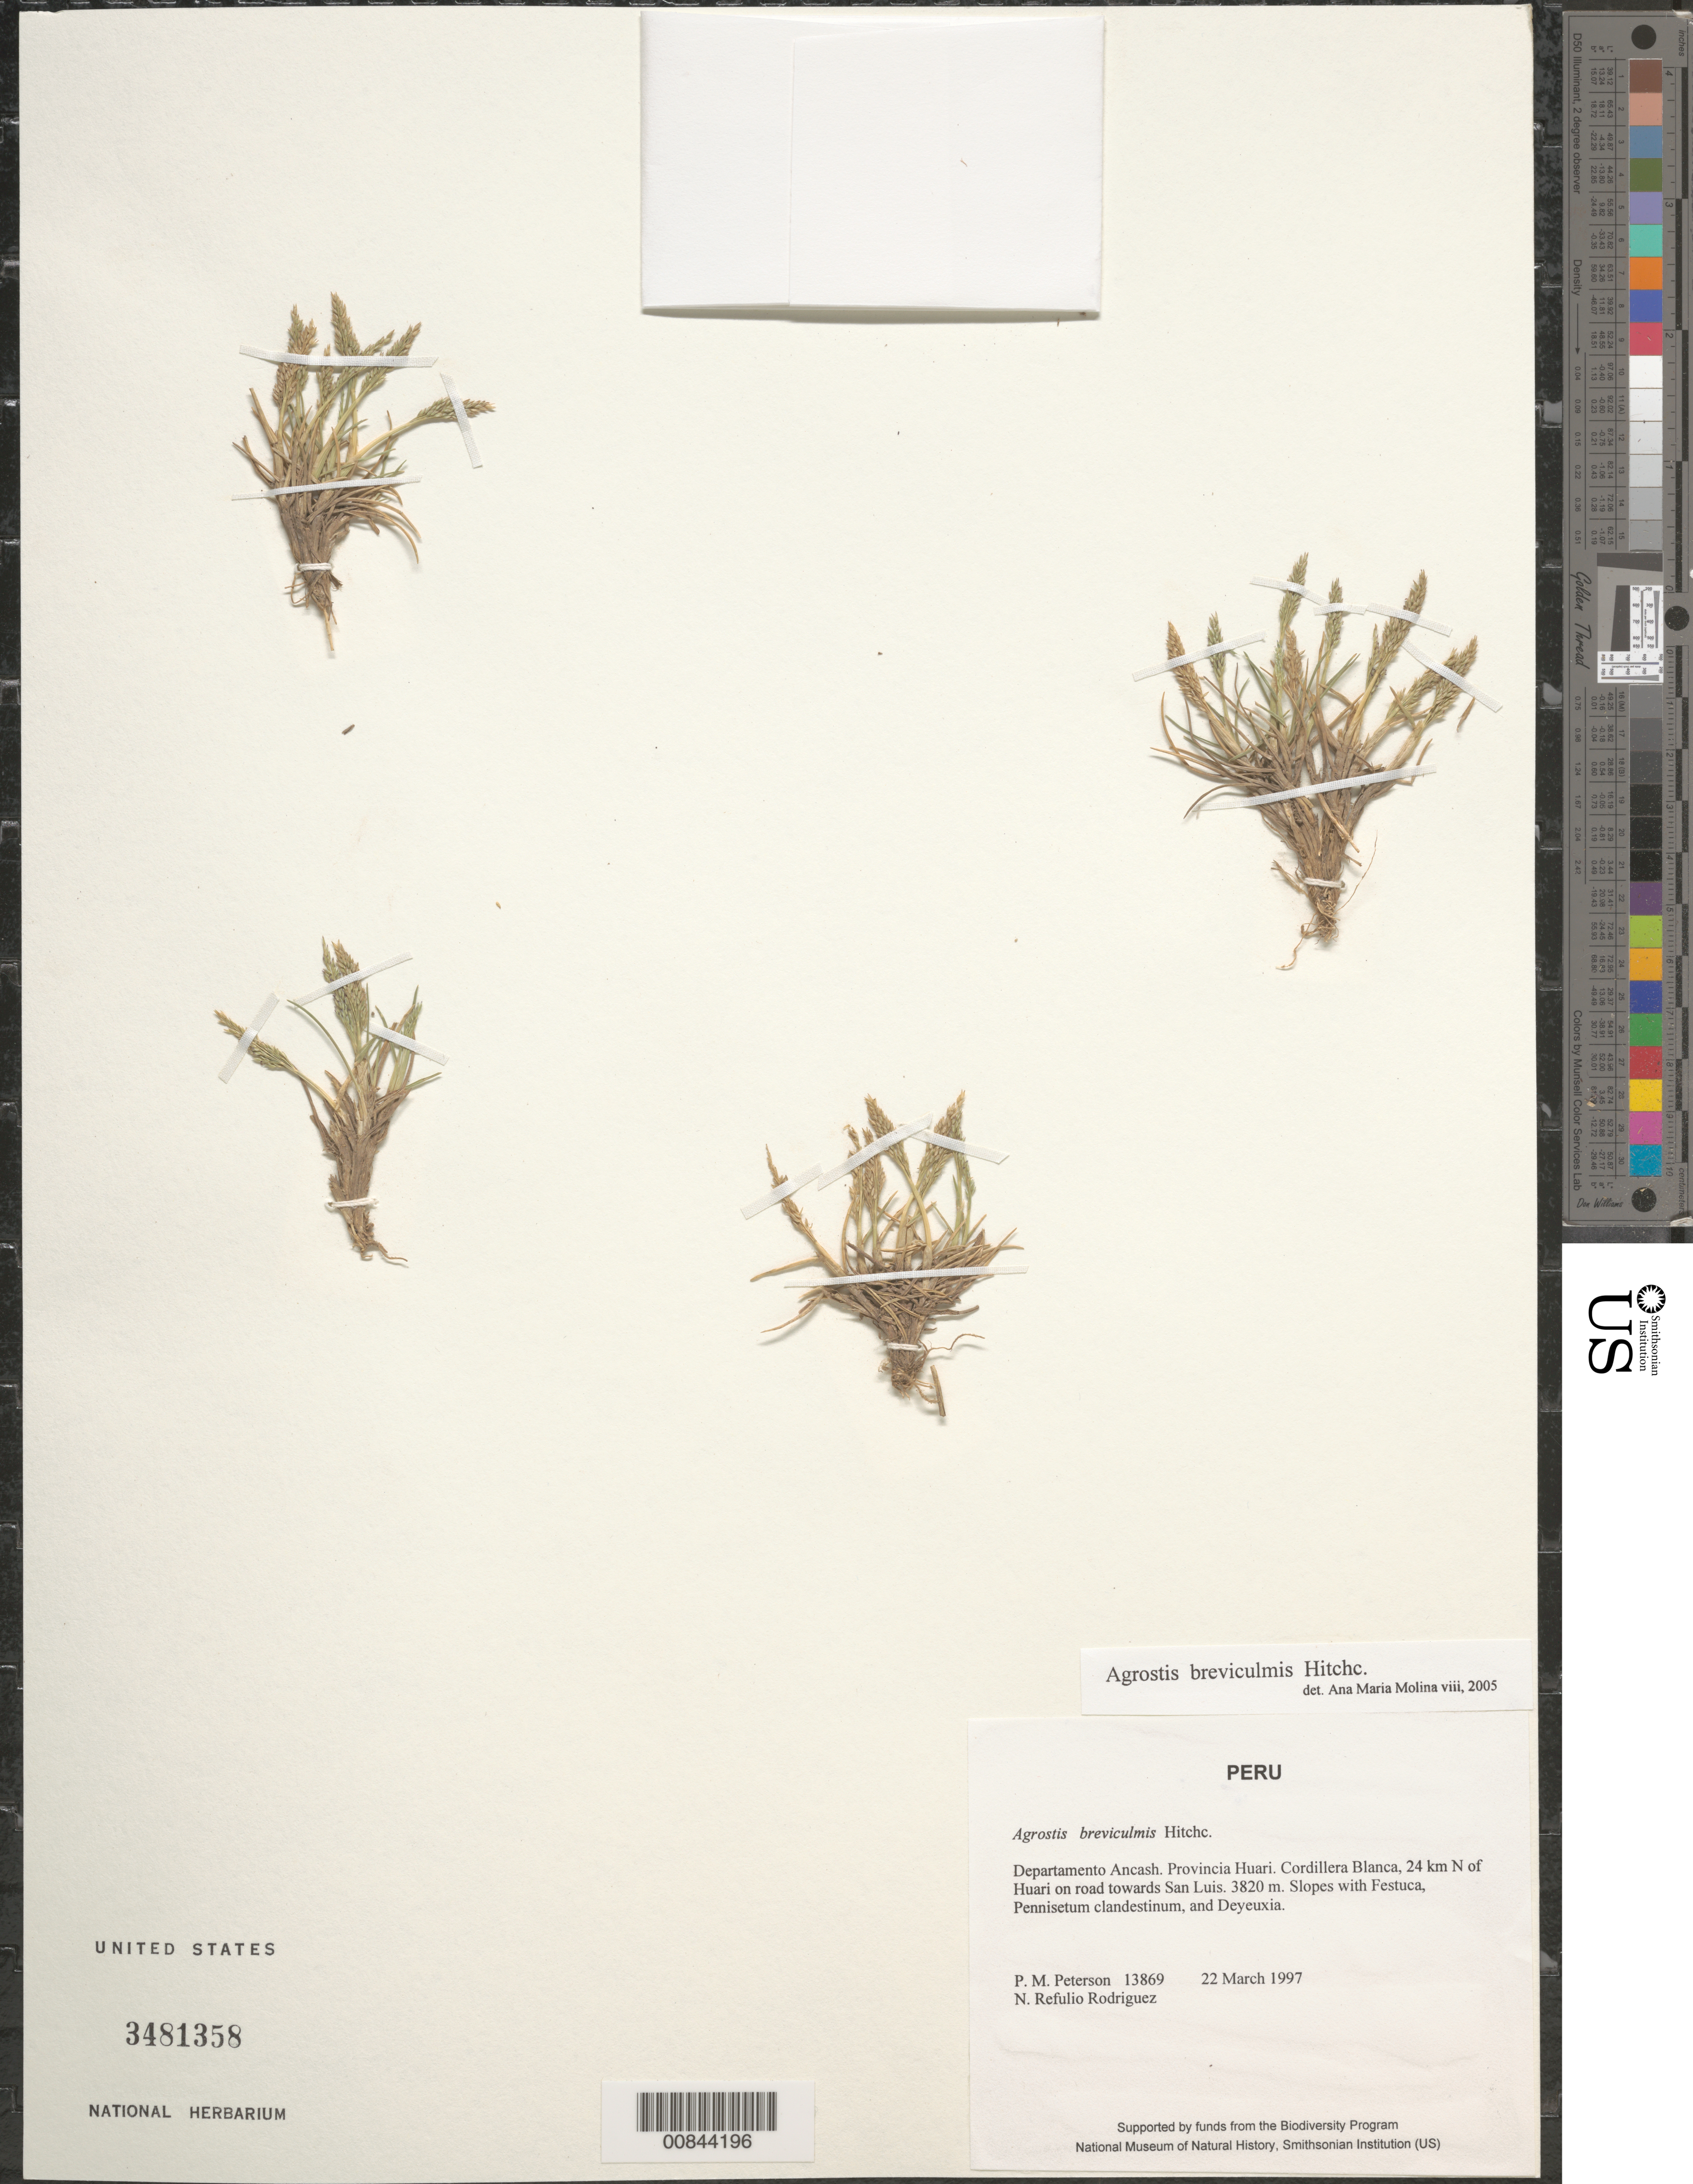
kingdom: Plantae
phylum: Tracheophyta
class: Liliopsida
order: Poales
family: Poaceae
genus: Agrostis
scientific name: Agrostis breviculmis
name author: Hitchc.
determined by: Molina, Ana M. de R.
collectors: P. M. Peterson & N. Refulio-Rodríguez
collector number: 13869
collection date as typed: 22 Mar 1997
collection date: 1997-03-22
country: Peru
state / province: Ancash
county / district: Huari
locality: Cordillera Blanca, 24 km N of Huari on road towards San Luis.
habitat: Slopes with Festuca, Pennisetum clandestinum, and Deyeuxia.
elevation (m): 3820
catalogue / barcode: US 3481358